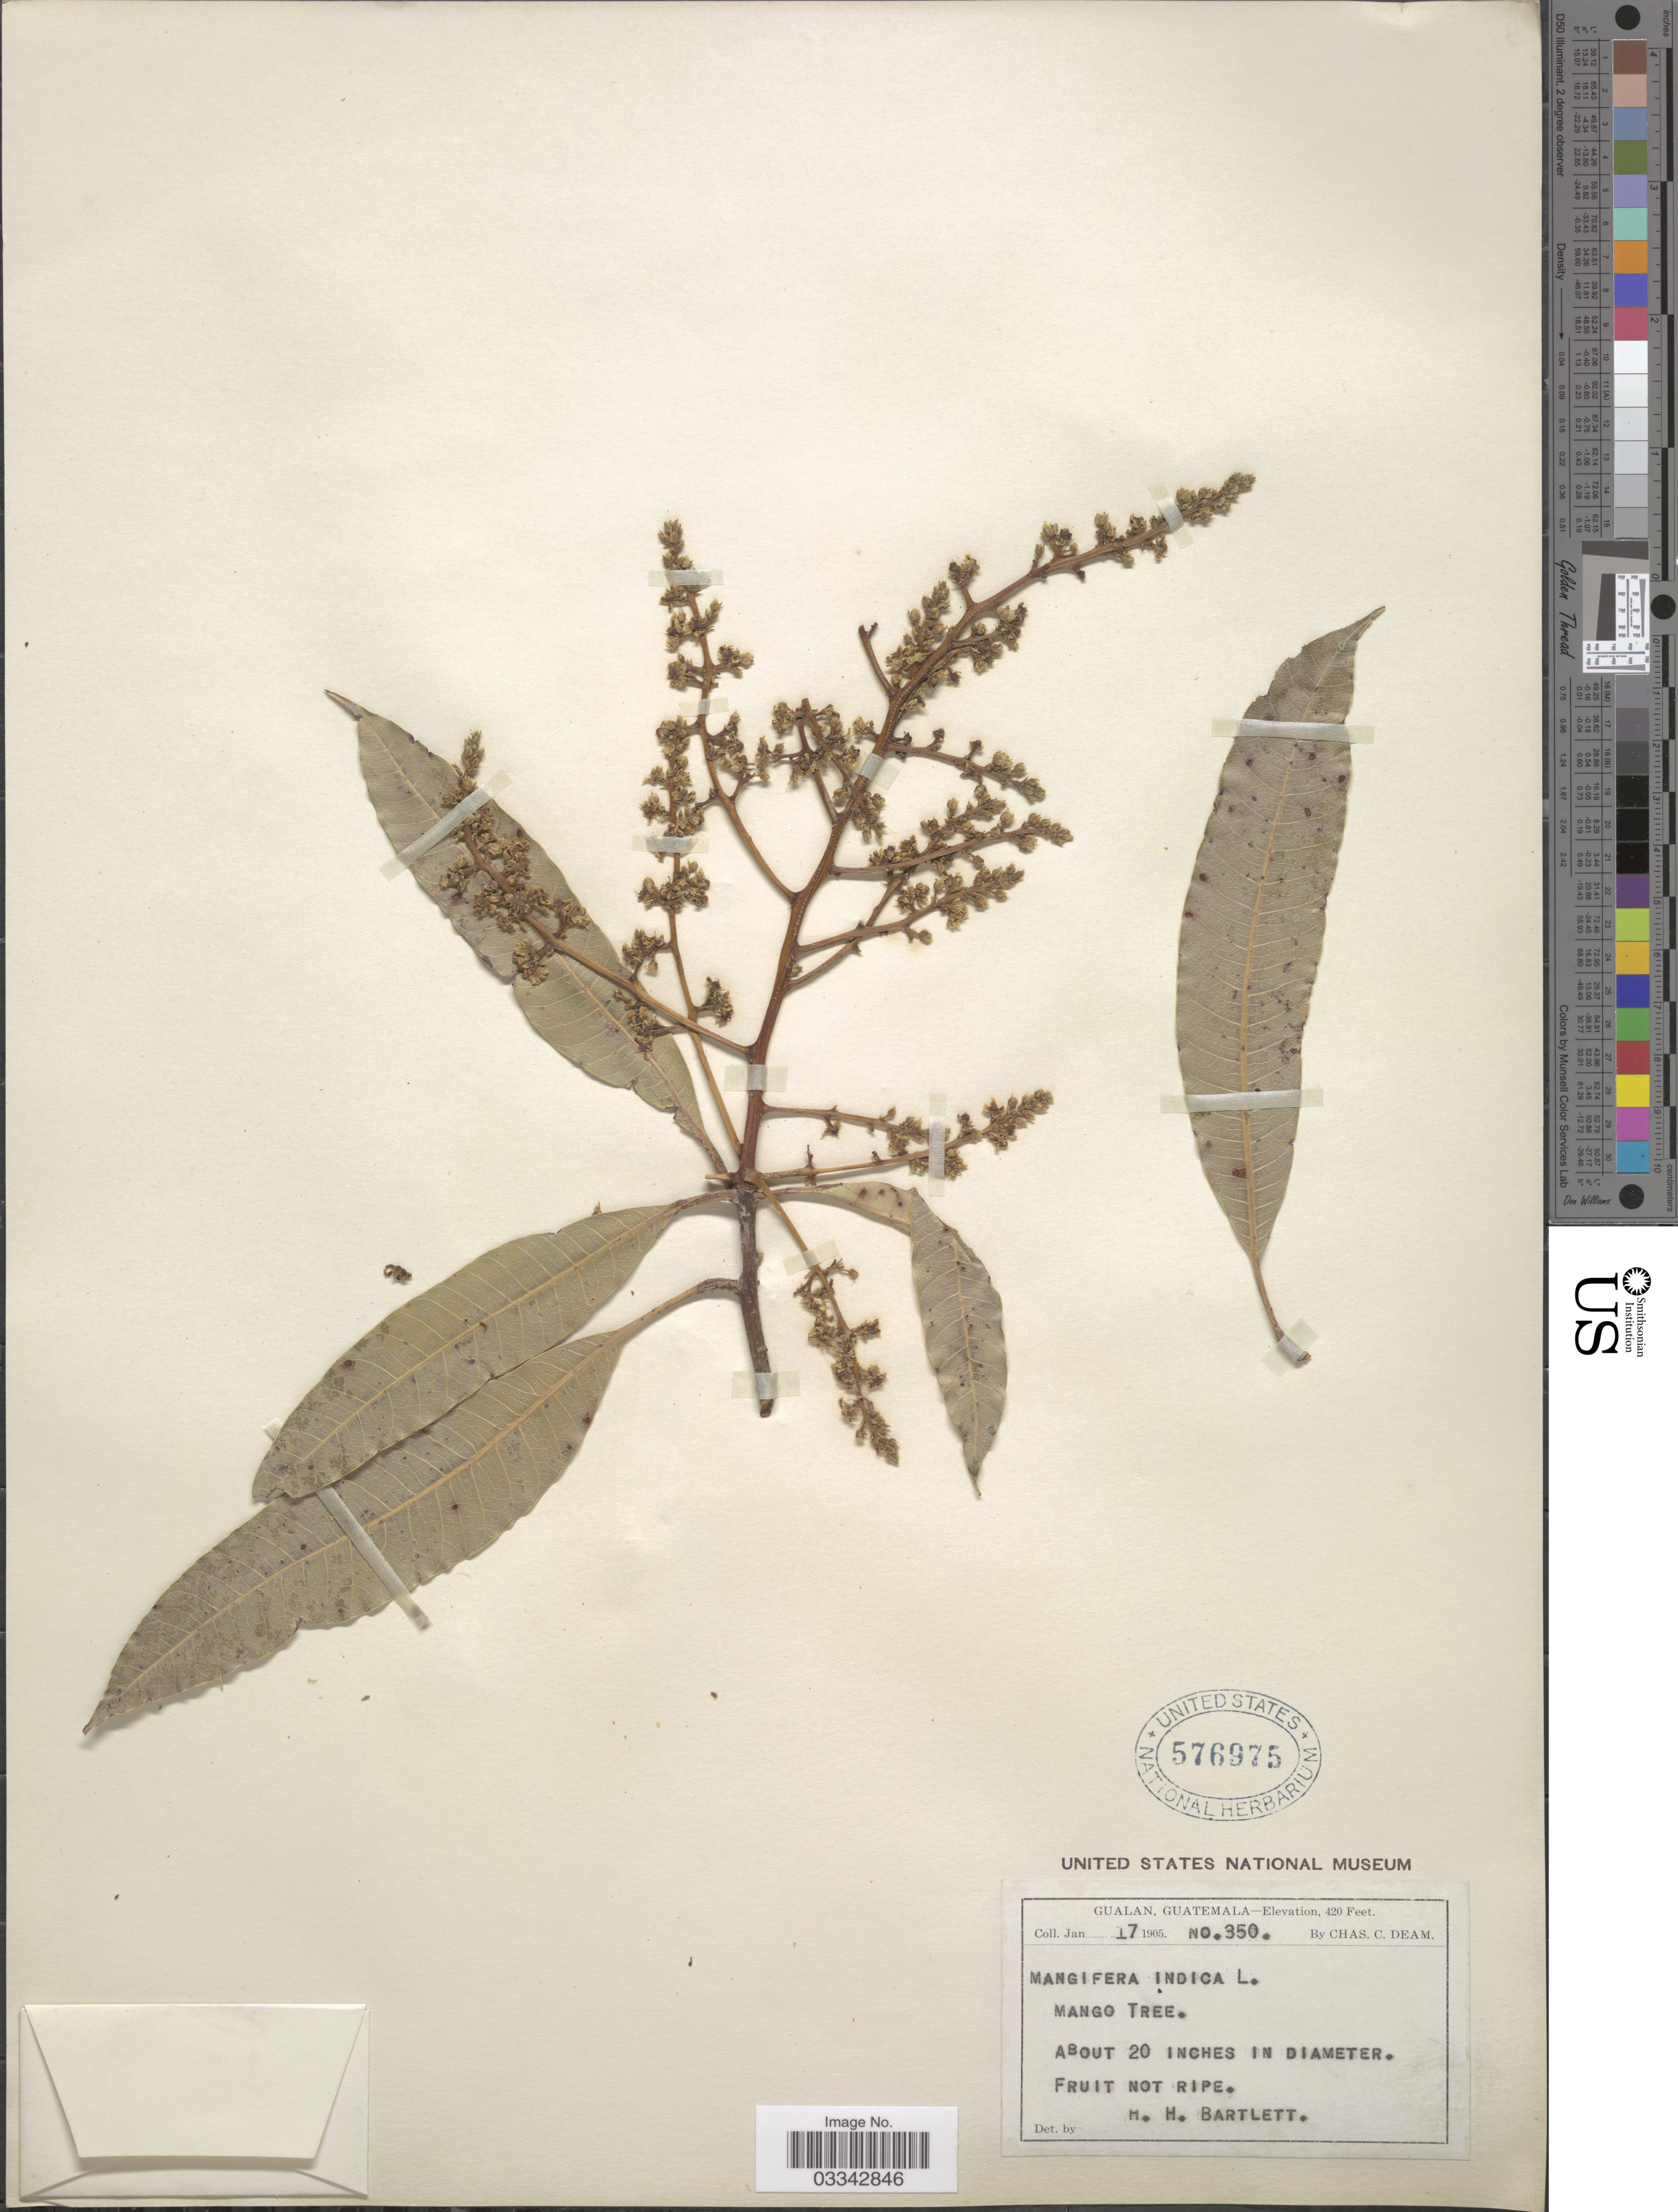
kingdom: Plantae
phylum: Tracheophyta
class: Magnoliopsida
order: Sapindales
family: Anacardiaceae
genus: Mangifera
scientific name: Mangifera indica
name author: L.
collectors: C. C. Deam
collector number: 350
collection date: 1905-01-17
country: Guatemala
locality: Gualan.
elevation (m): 128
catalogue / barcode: US 576975